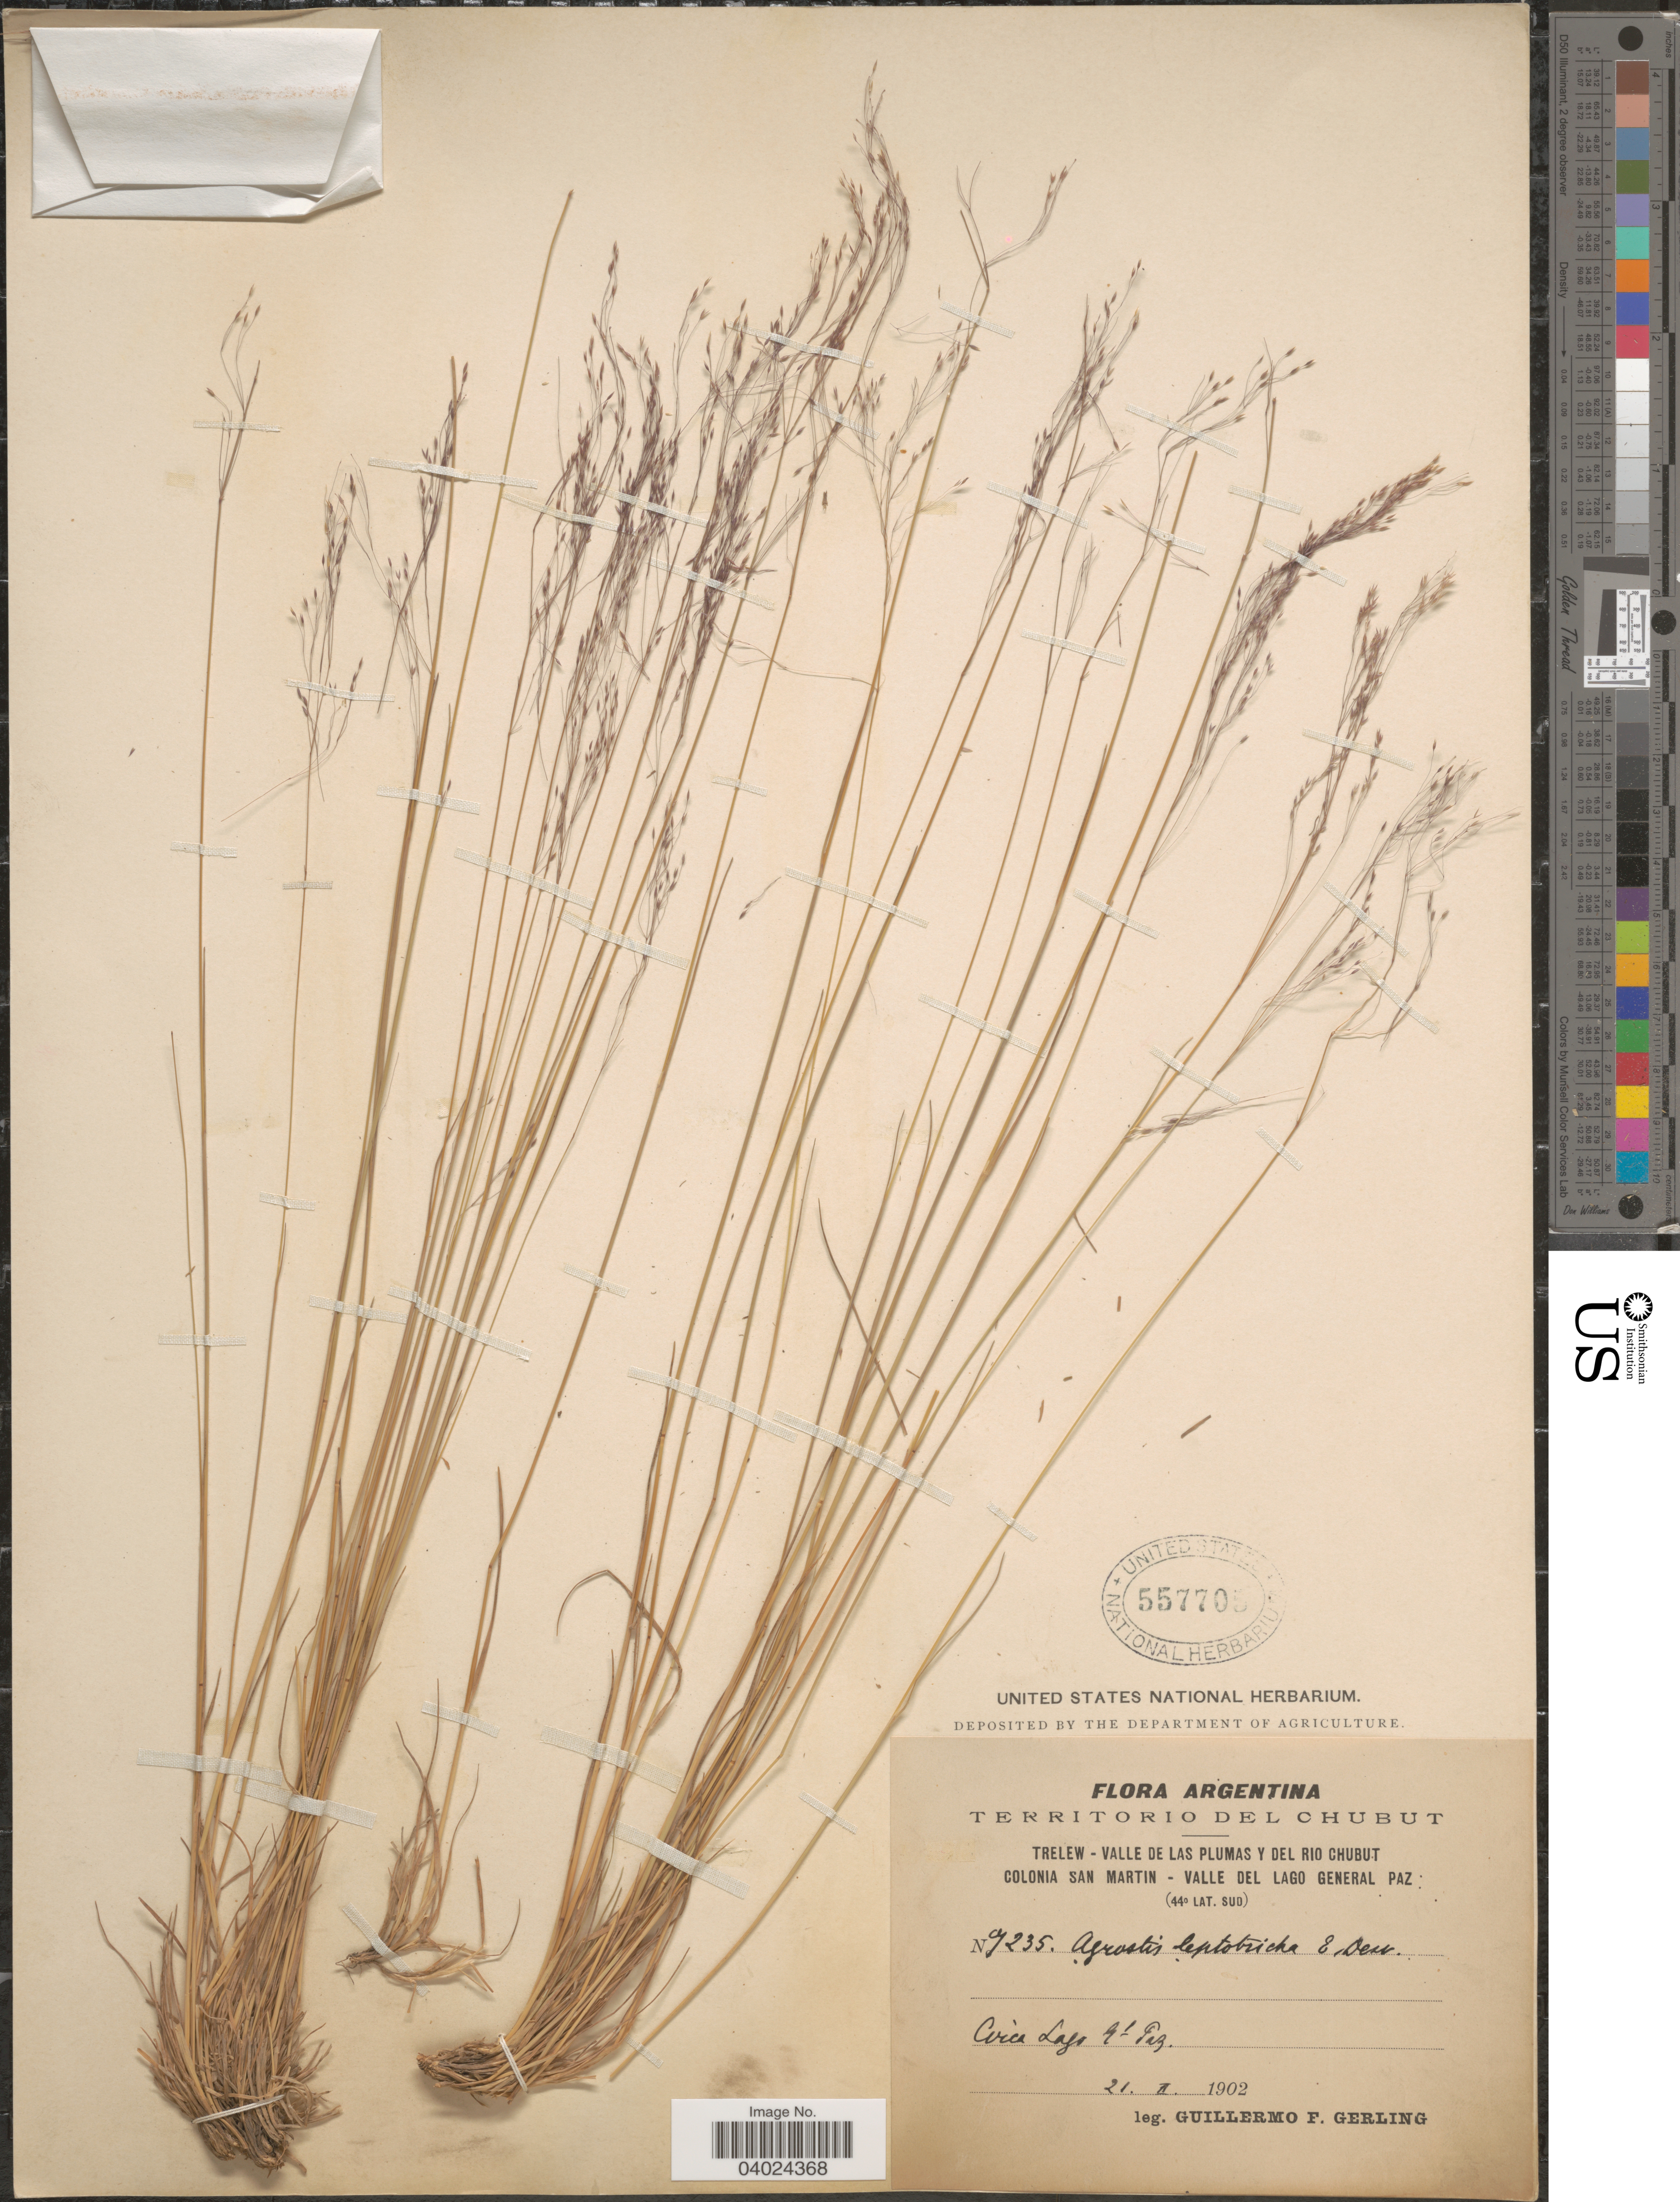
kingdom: Plantae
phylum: Tracheophyta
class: Liliopsida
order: Poales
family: Poaceae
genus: Agrostis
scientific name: Agrostis leptotricha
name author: É. Desv.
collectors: G. Gerling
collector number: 7235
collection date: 1902-02-21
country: Argentina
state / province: Chubut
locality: Territorio del Chubut. Trelew - Valle de Las Plumas y del Rio Chubut. Colonia San Martin - Valle del Lago General Paz. Circa Lago Gl Paz.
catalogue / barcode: US 557705